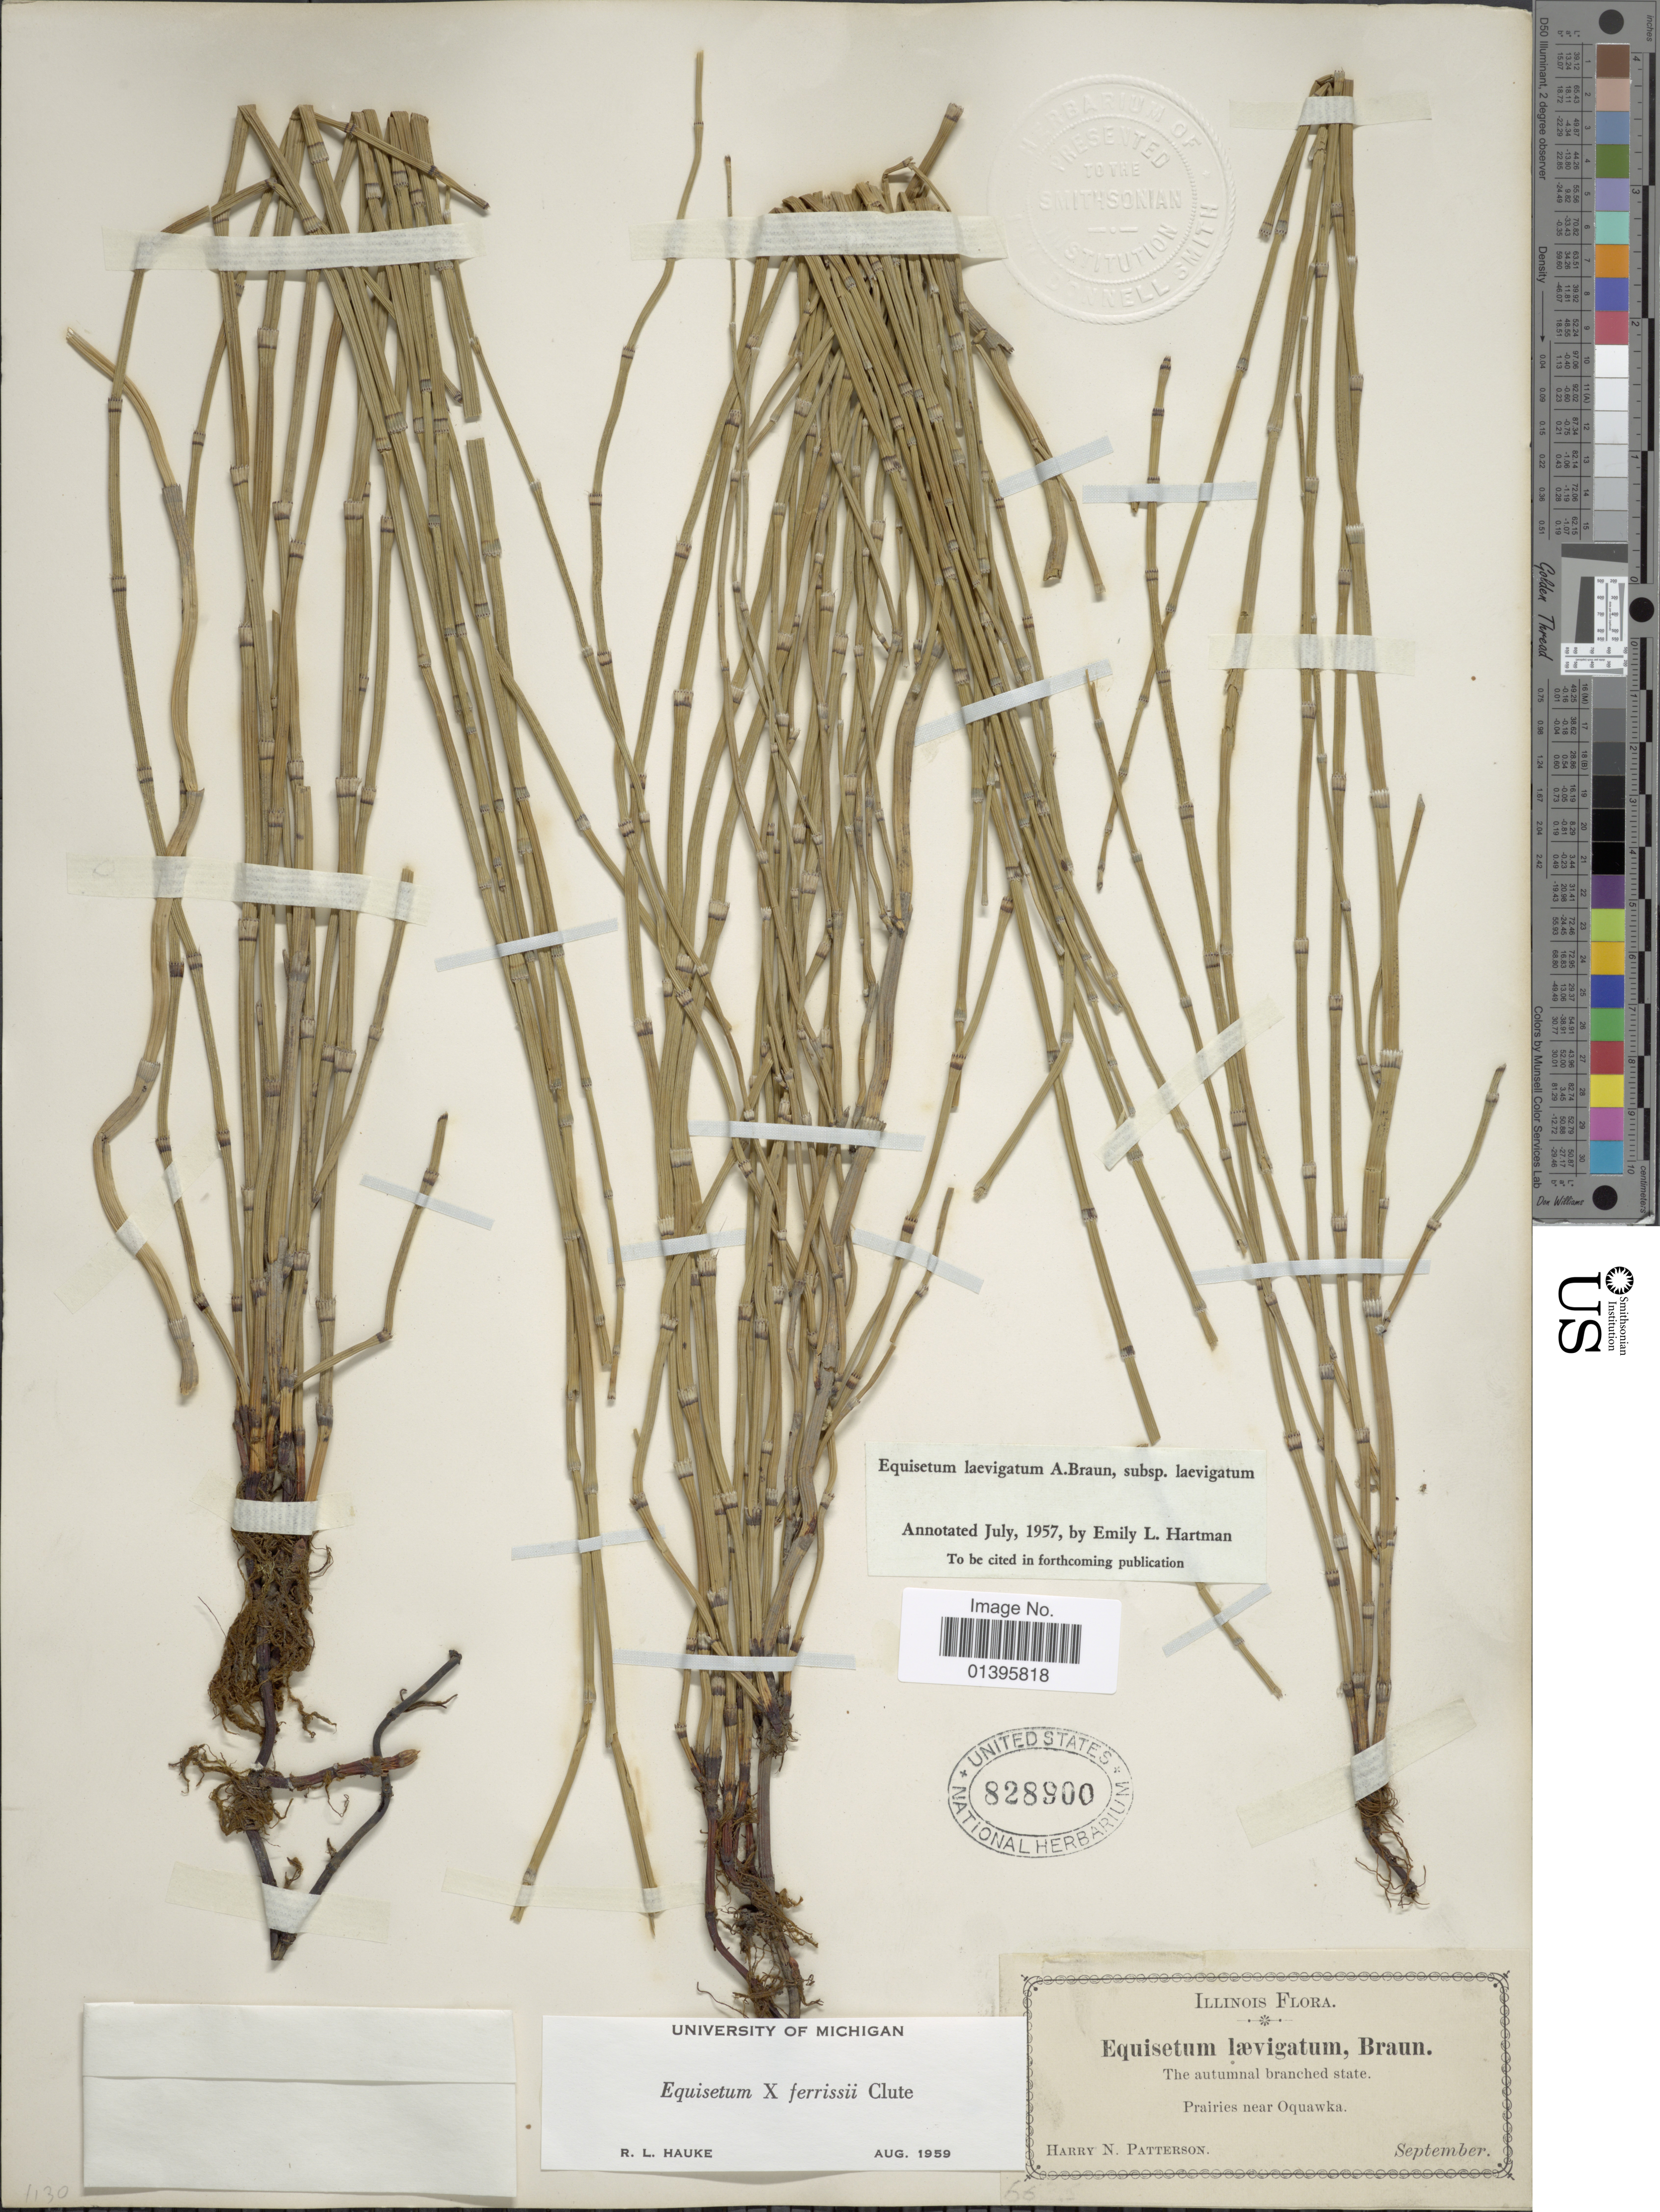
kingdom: Plantae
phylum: Tracheophyta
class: Polypodiopsida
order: Equisetales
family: Equisetaceae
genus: Equisetum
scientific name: Equisetum x ferrissii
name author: Clute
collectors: H. N. Patterson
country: United States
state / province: Illinois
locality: Prairies near Oquawka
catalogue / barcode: US 828900